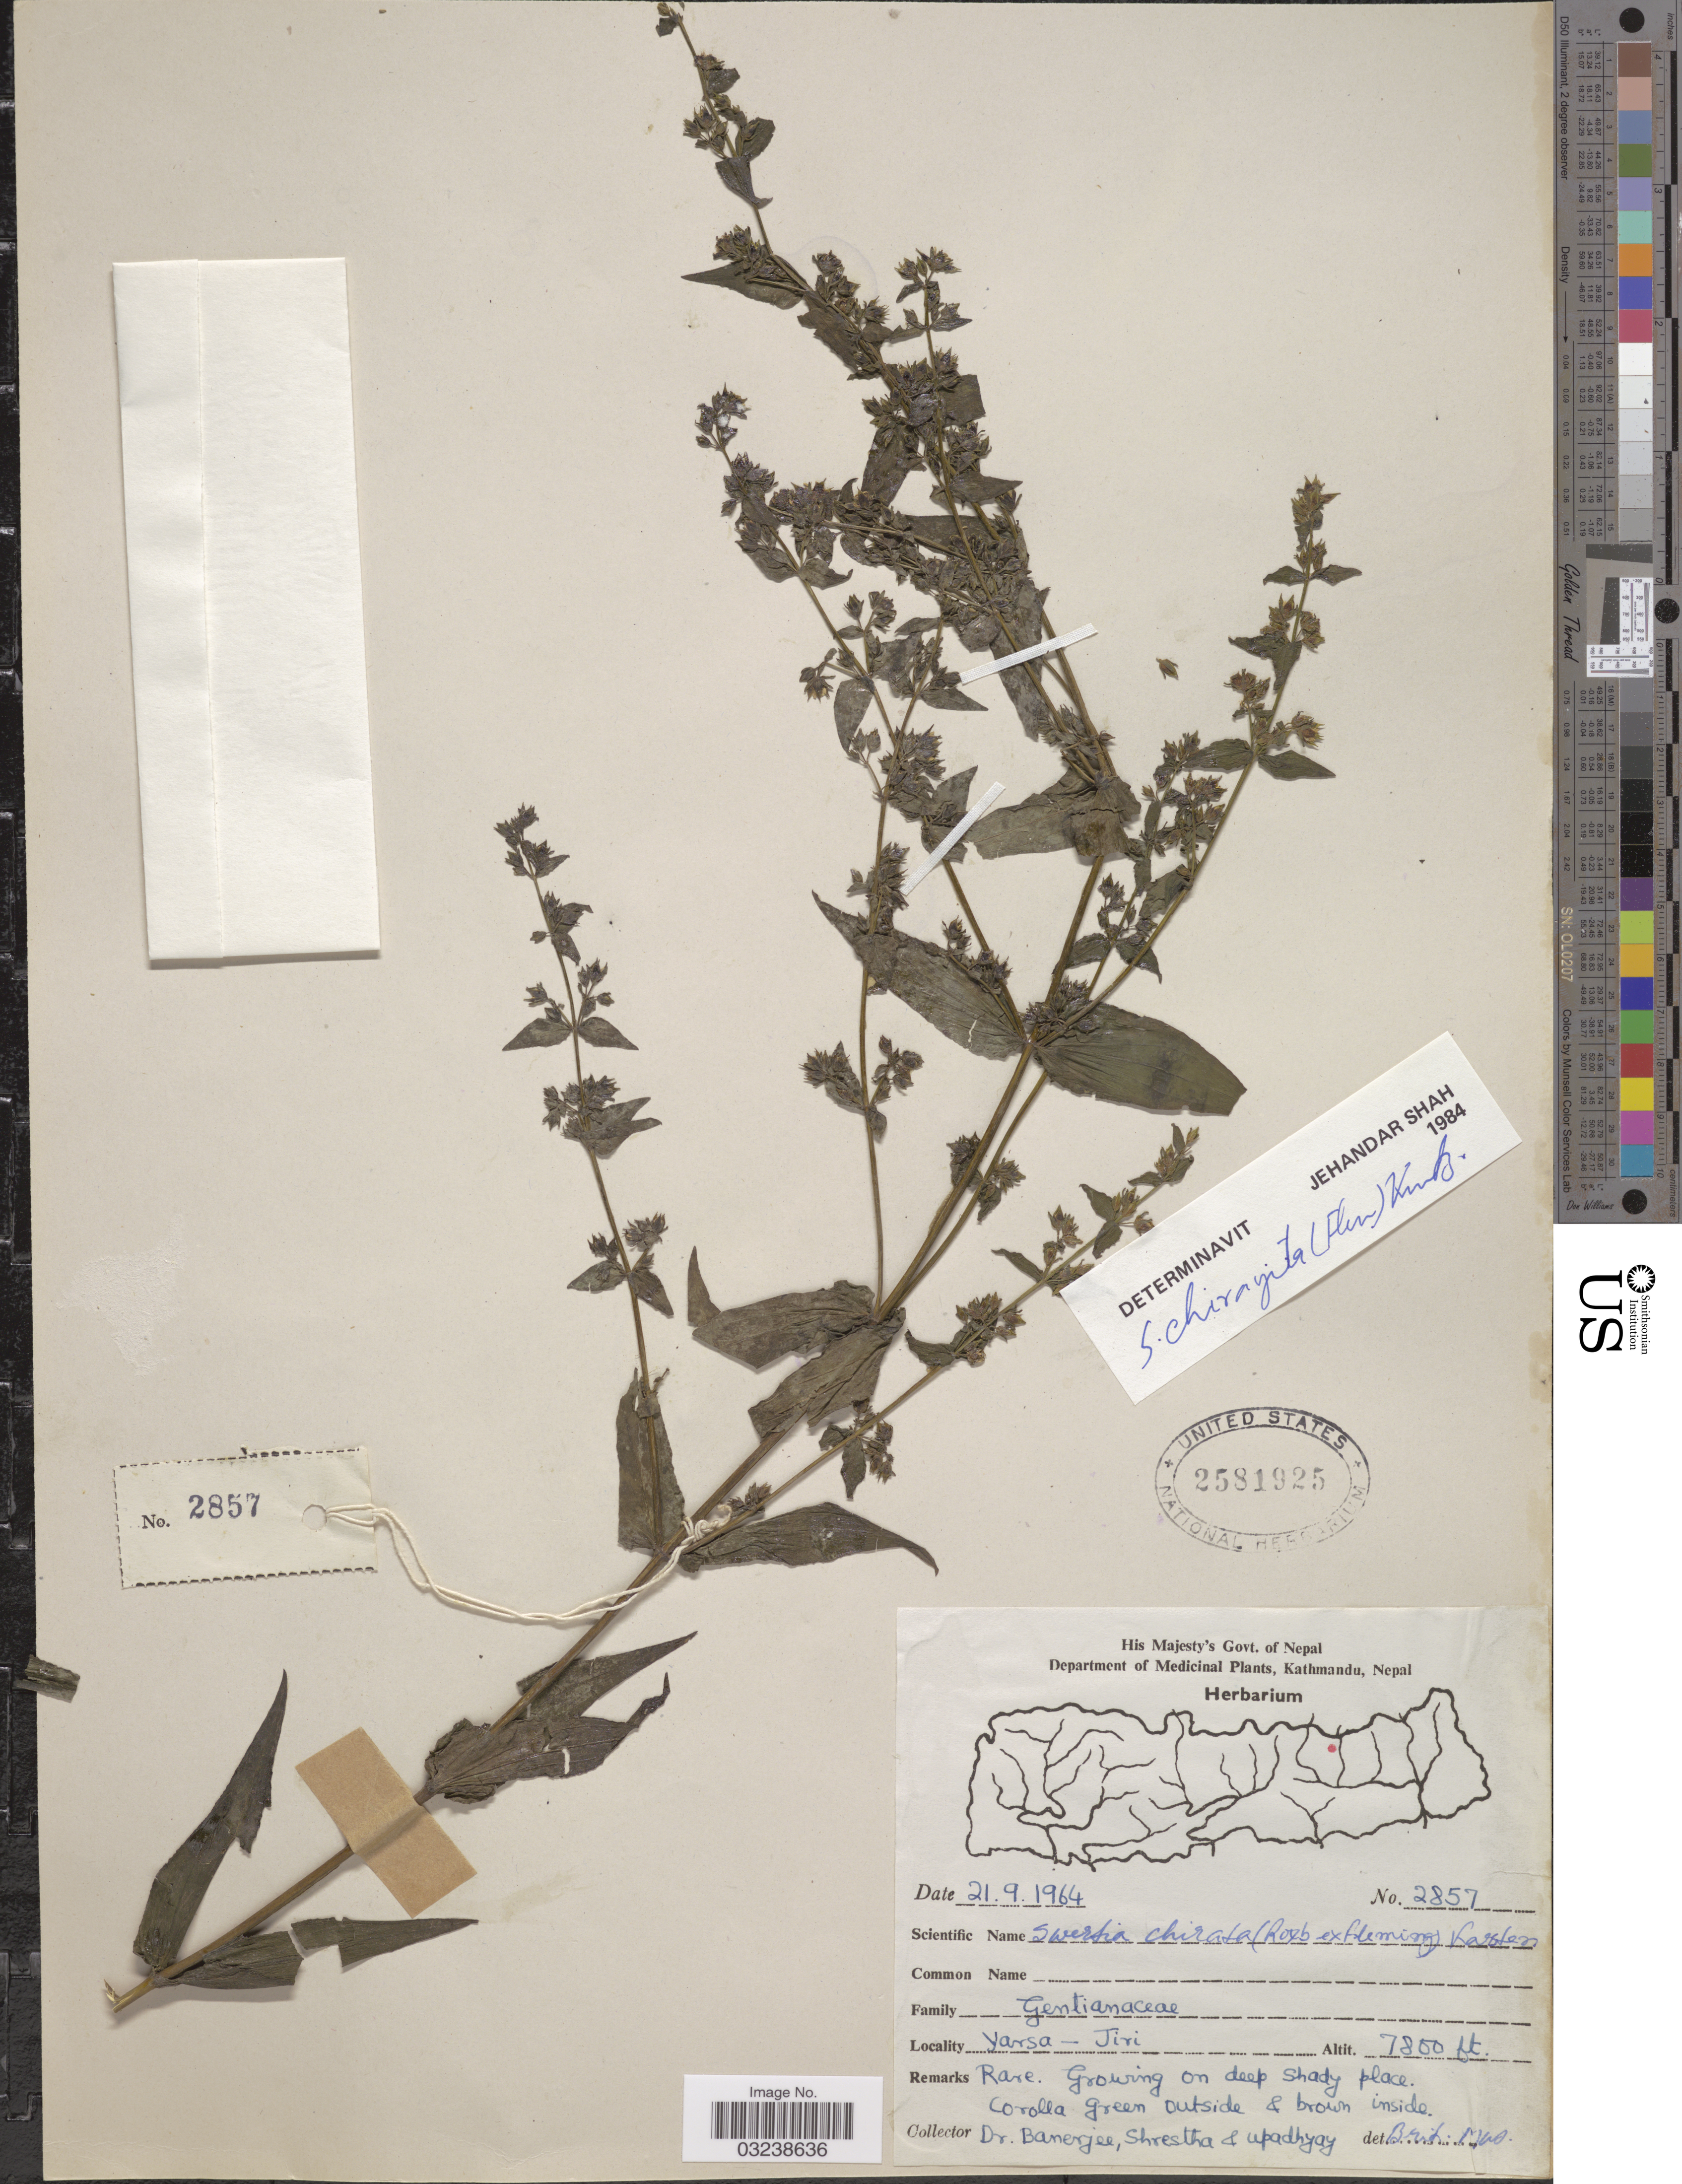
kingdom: Plantae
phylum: Tracheophyta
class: Magnoliopsida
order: Gentianales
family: Gentianaceae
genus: Swertia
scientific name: Swertia chirayita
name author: H. Karst.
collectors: -. Banerjee, -. Shrestha & Upadhyay, --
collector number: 2857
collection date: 1964-09-21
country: Nepal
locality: Yarsa-Jiri.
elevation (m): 2377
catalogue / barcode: US 2581925